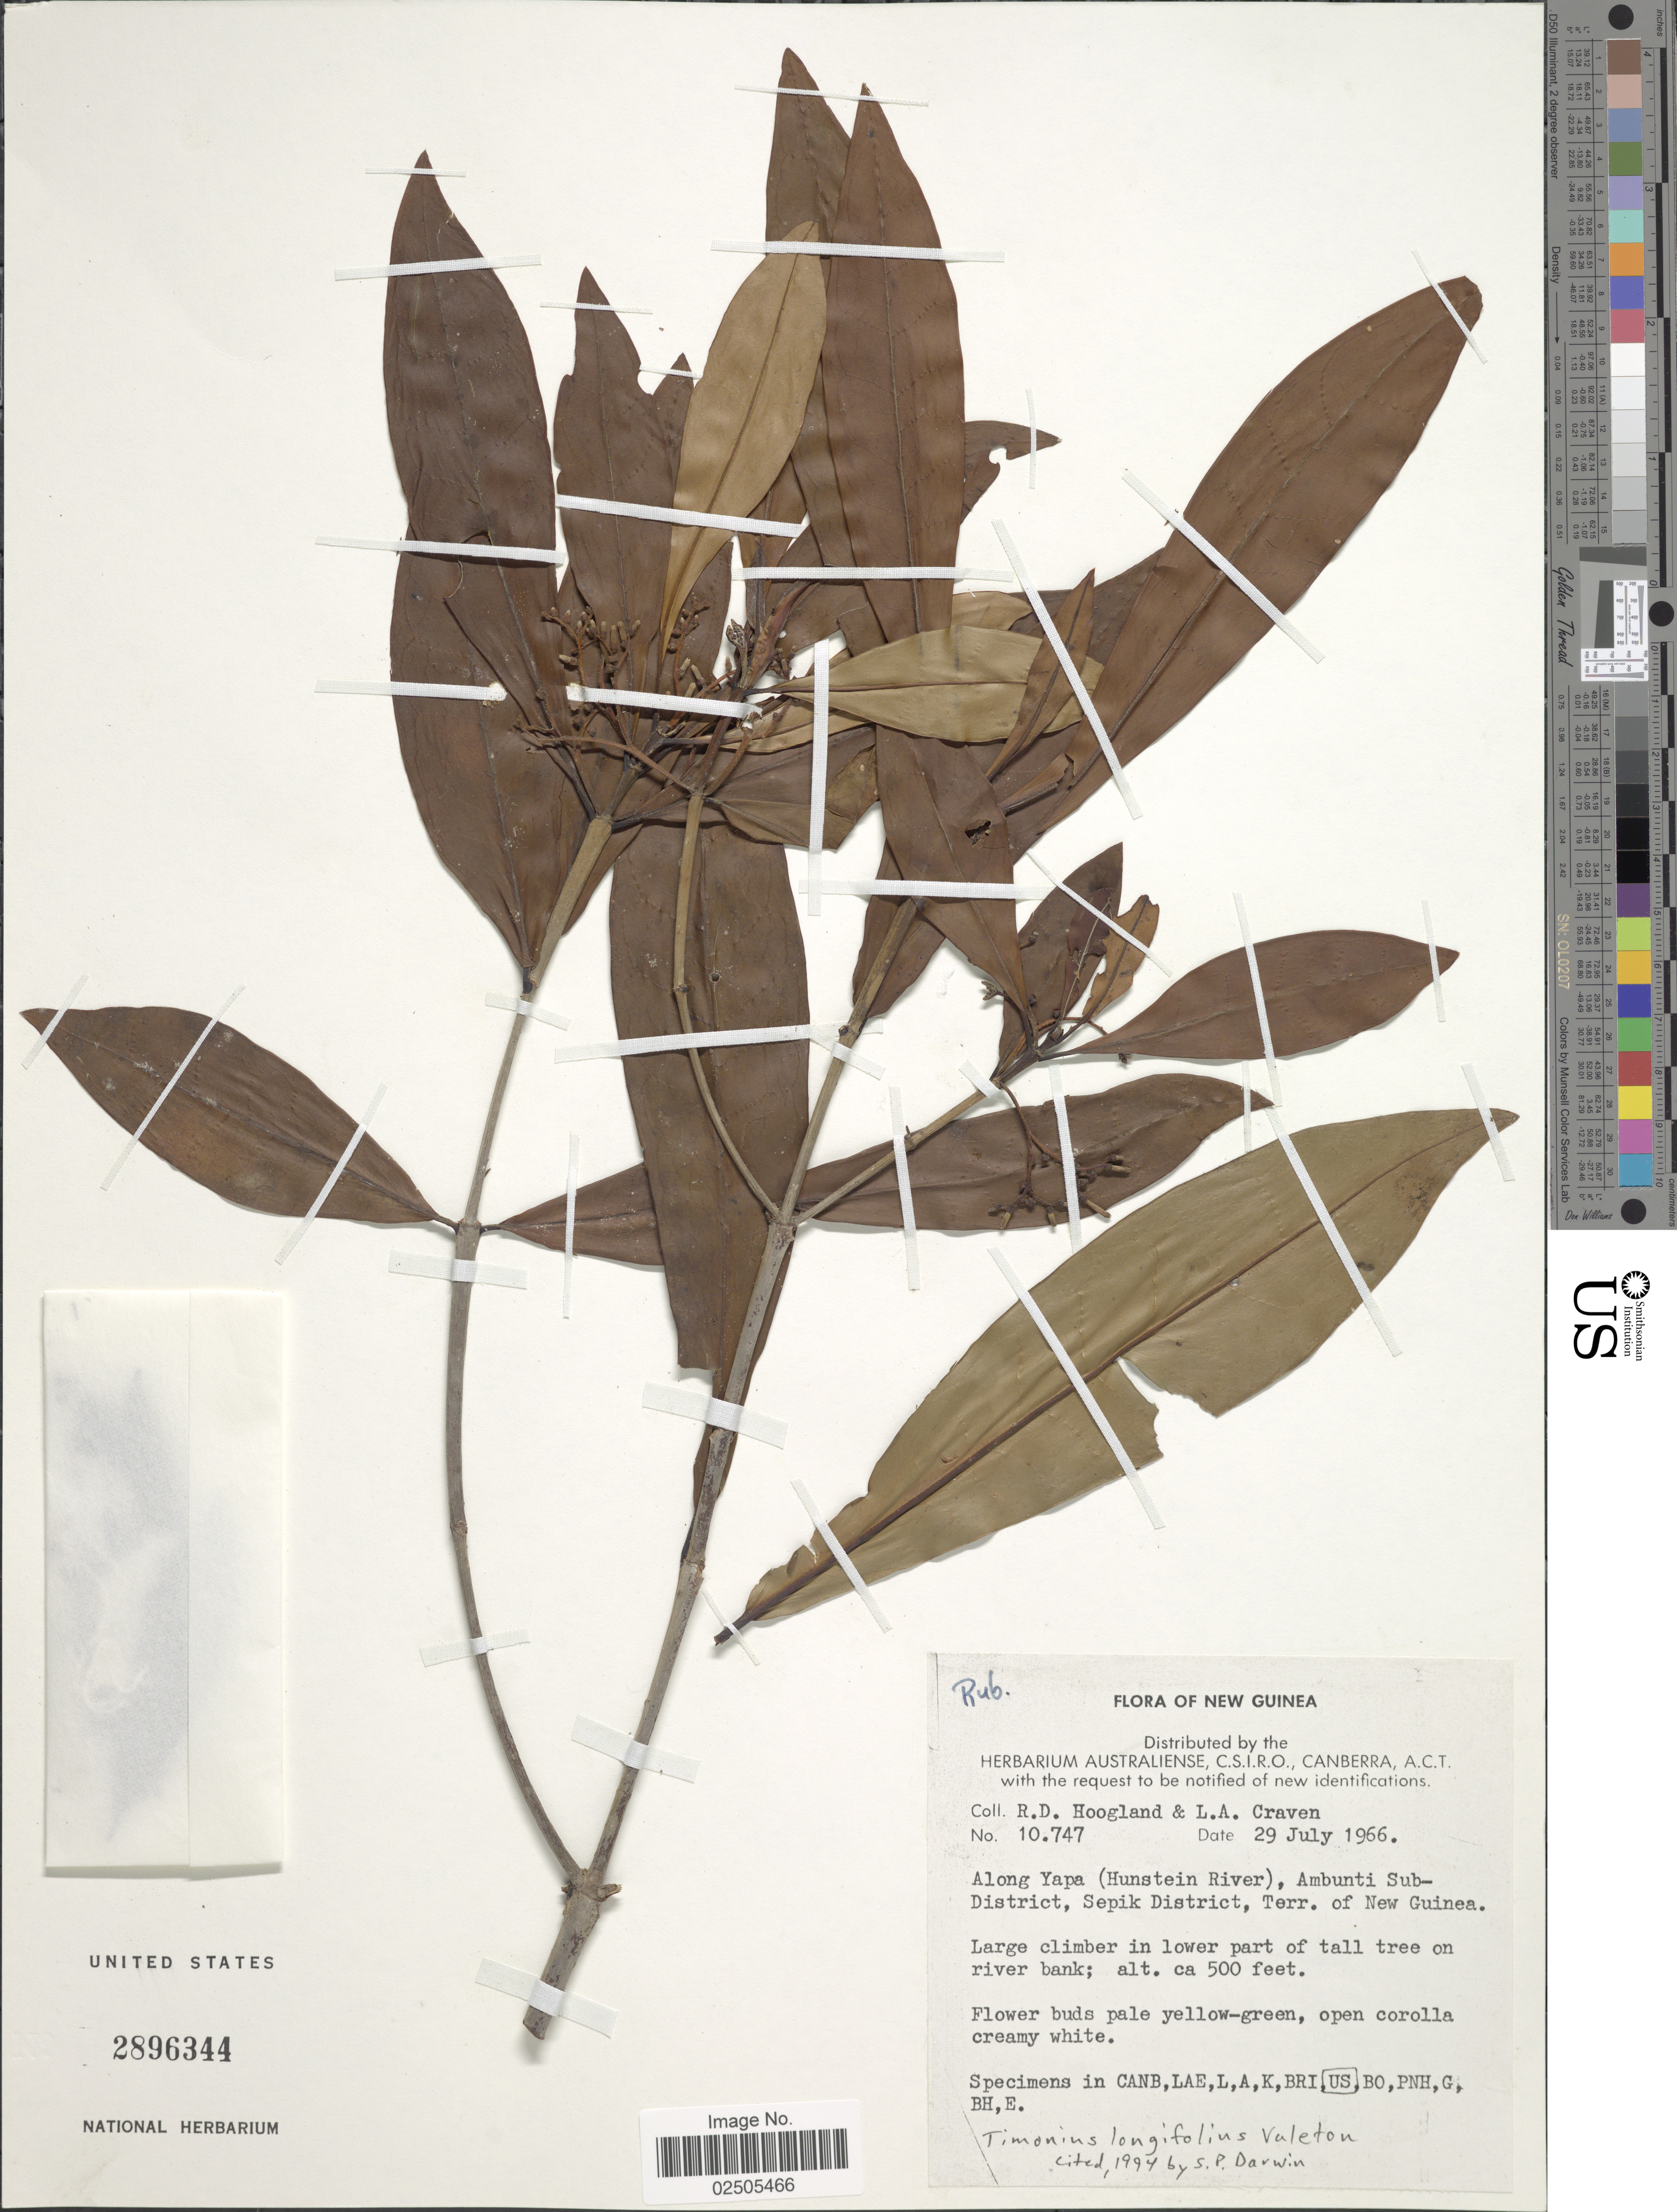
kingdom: Plantae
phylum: Tracheophyta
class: Magnoliopsida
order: Gentianales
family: Rubiaceae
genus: Timonius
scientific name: Timonius longifolius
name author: Valeton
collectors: R. D. Hoogland & L. A. Craven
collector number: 10747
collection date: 1966-07-29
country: Papua New Guinea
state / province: East Sepik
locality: New Guinea, Along Yapa (Hunstein River), Ambunti Subdistrict, Sepik District, Terr. of New Guinea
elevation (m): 152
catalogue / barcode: US 2896344